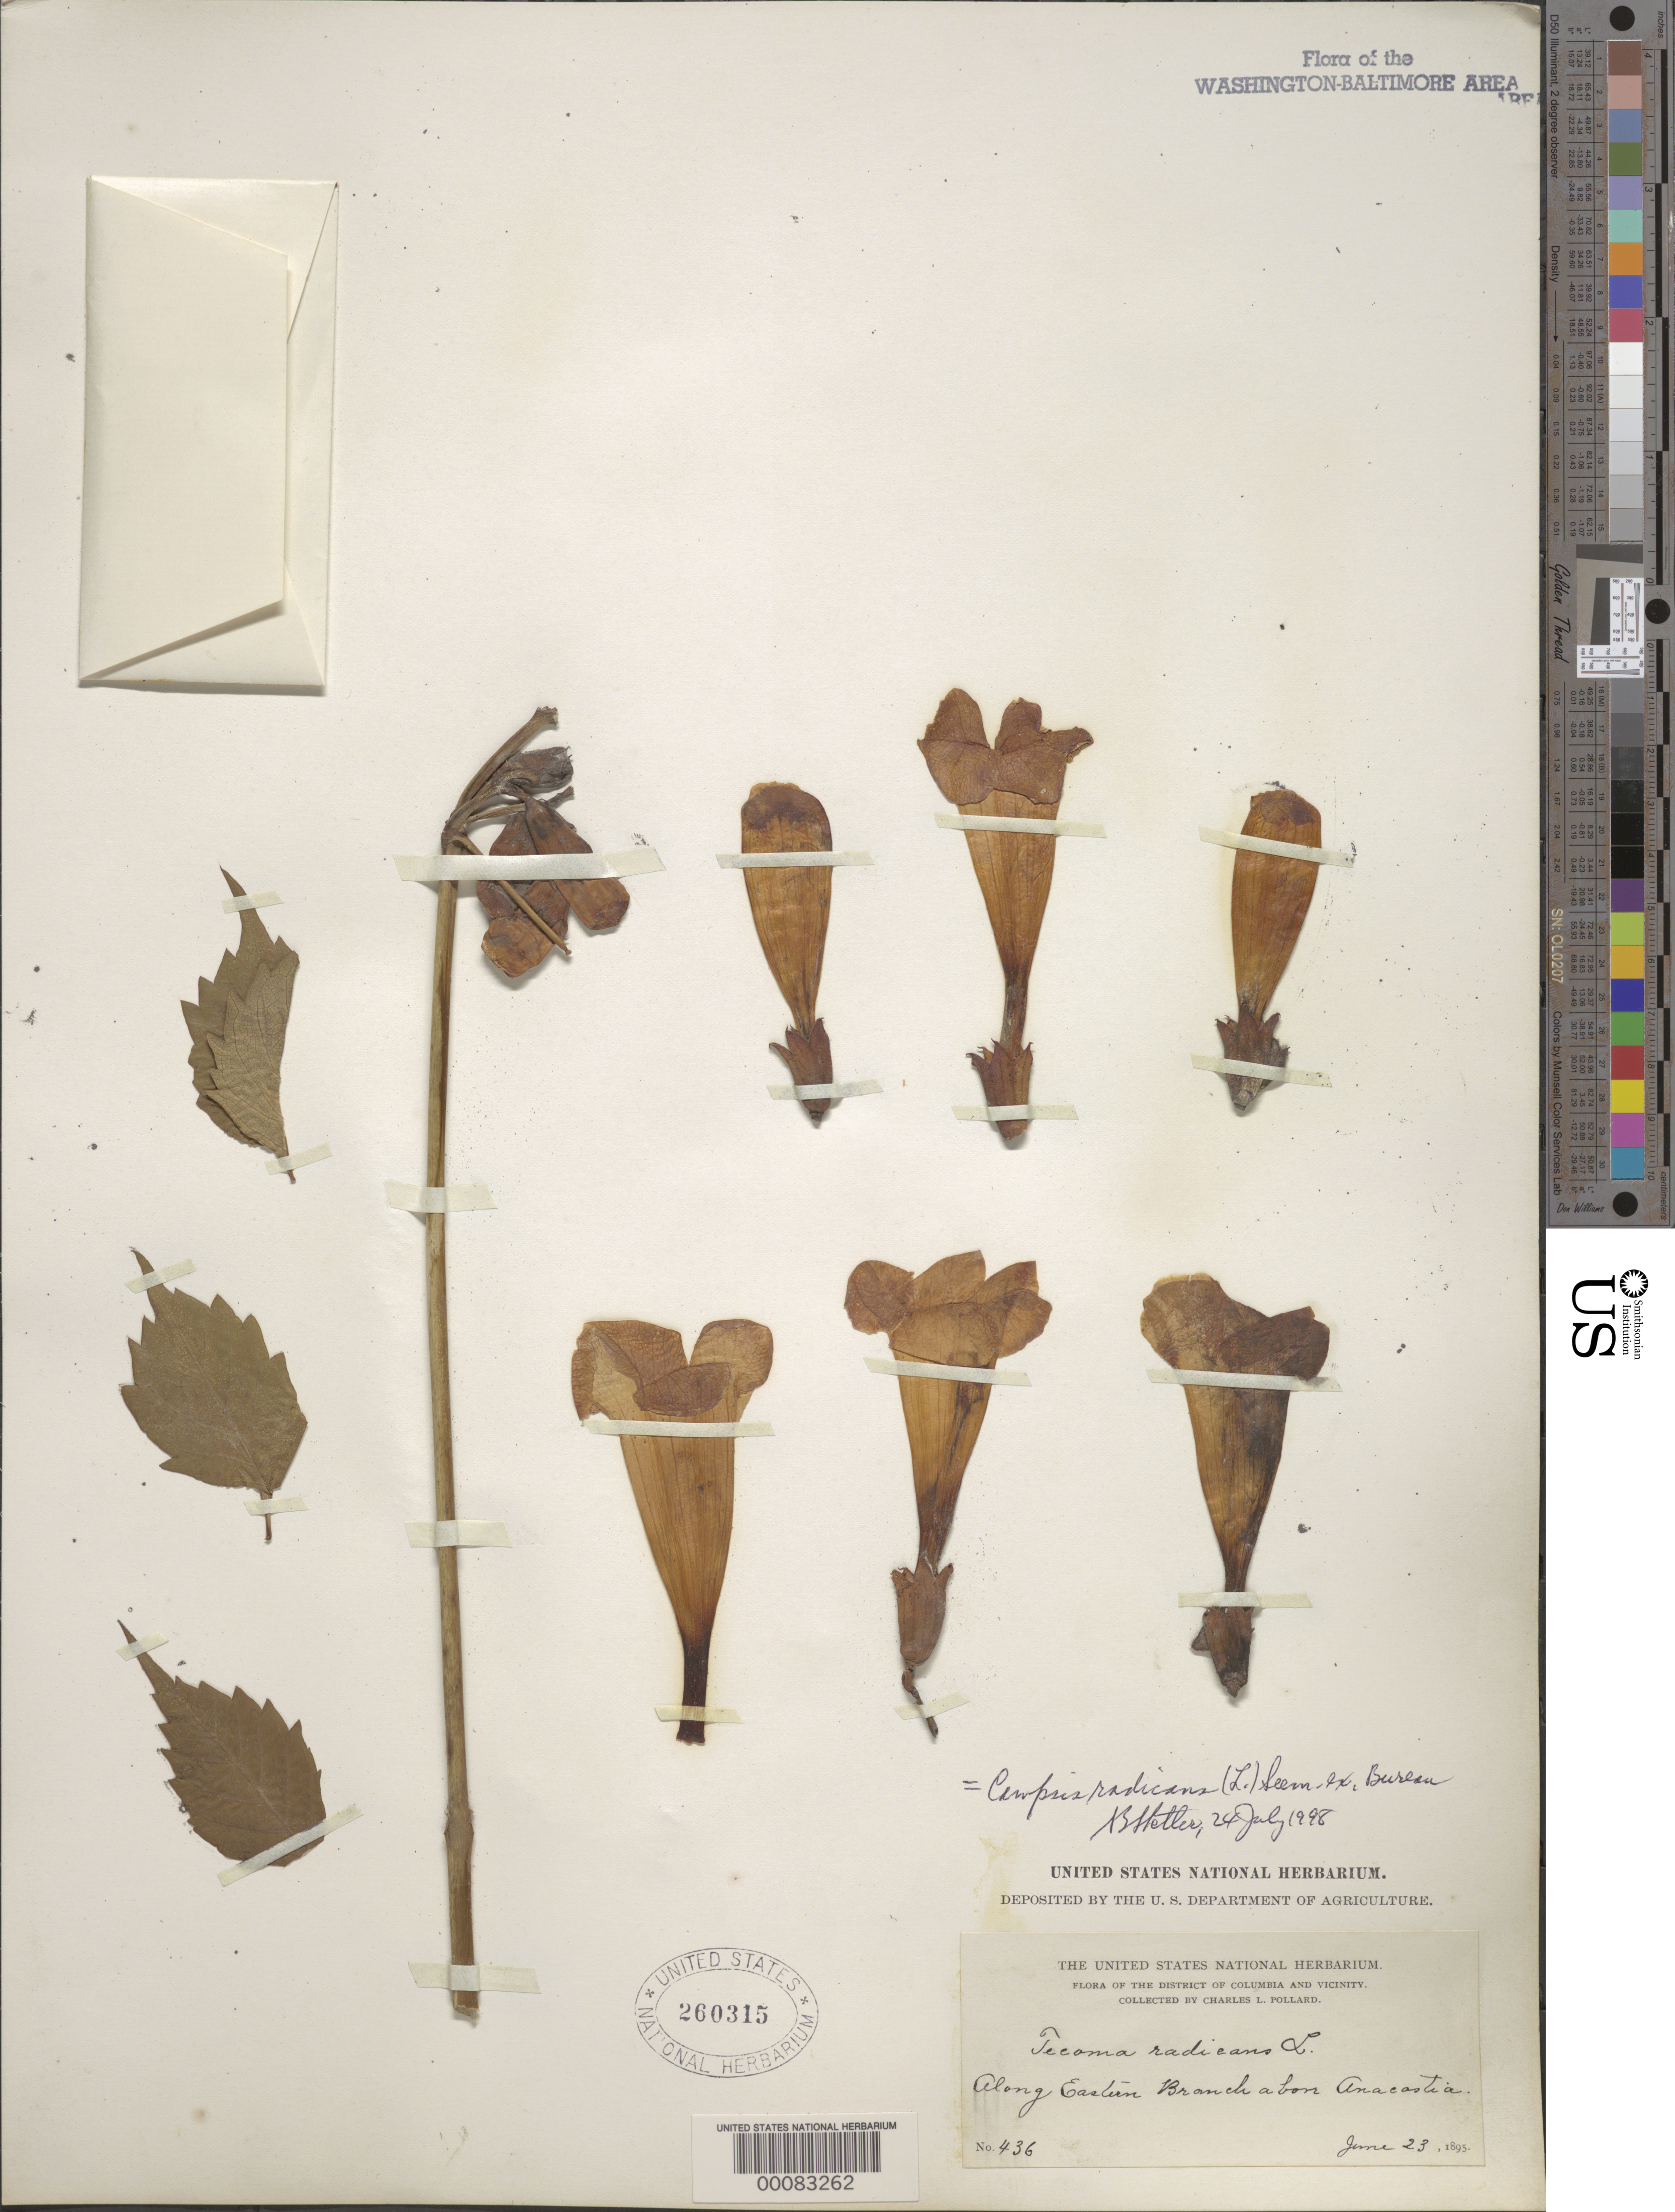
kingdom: Plantae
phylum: Tracheophyta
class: Magnoliopsida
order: Lamiales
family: Bignoniaceae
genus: Campsis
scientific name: Campsis radicans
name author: (L.) Seem.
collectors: C. L. Pollard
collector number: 436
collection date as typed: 23 Jun 1895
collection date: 1895-06-23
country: United States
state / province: District of Columbia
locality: Eastern Branch above Anacostia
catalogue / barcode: US 260315